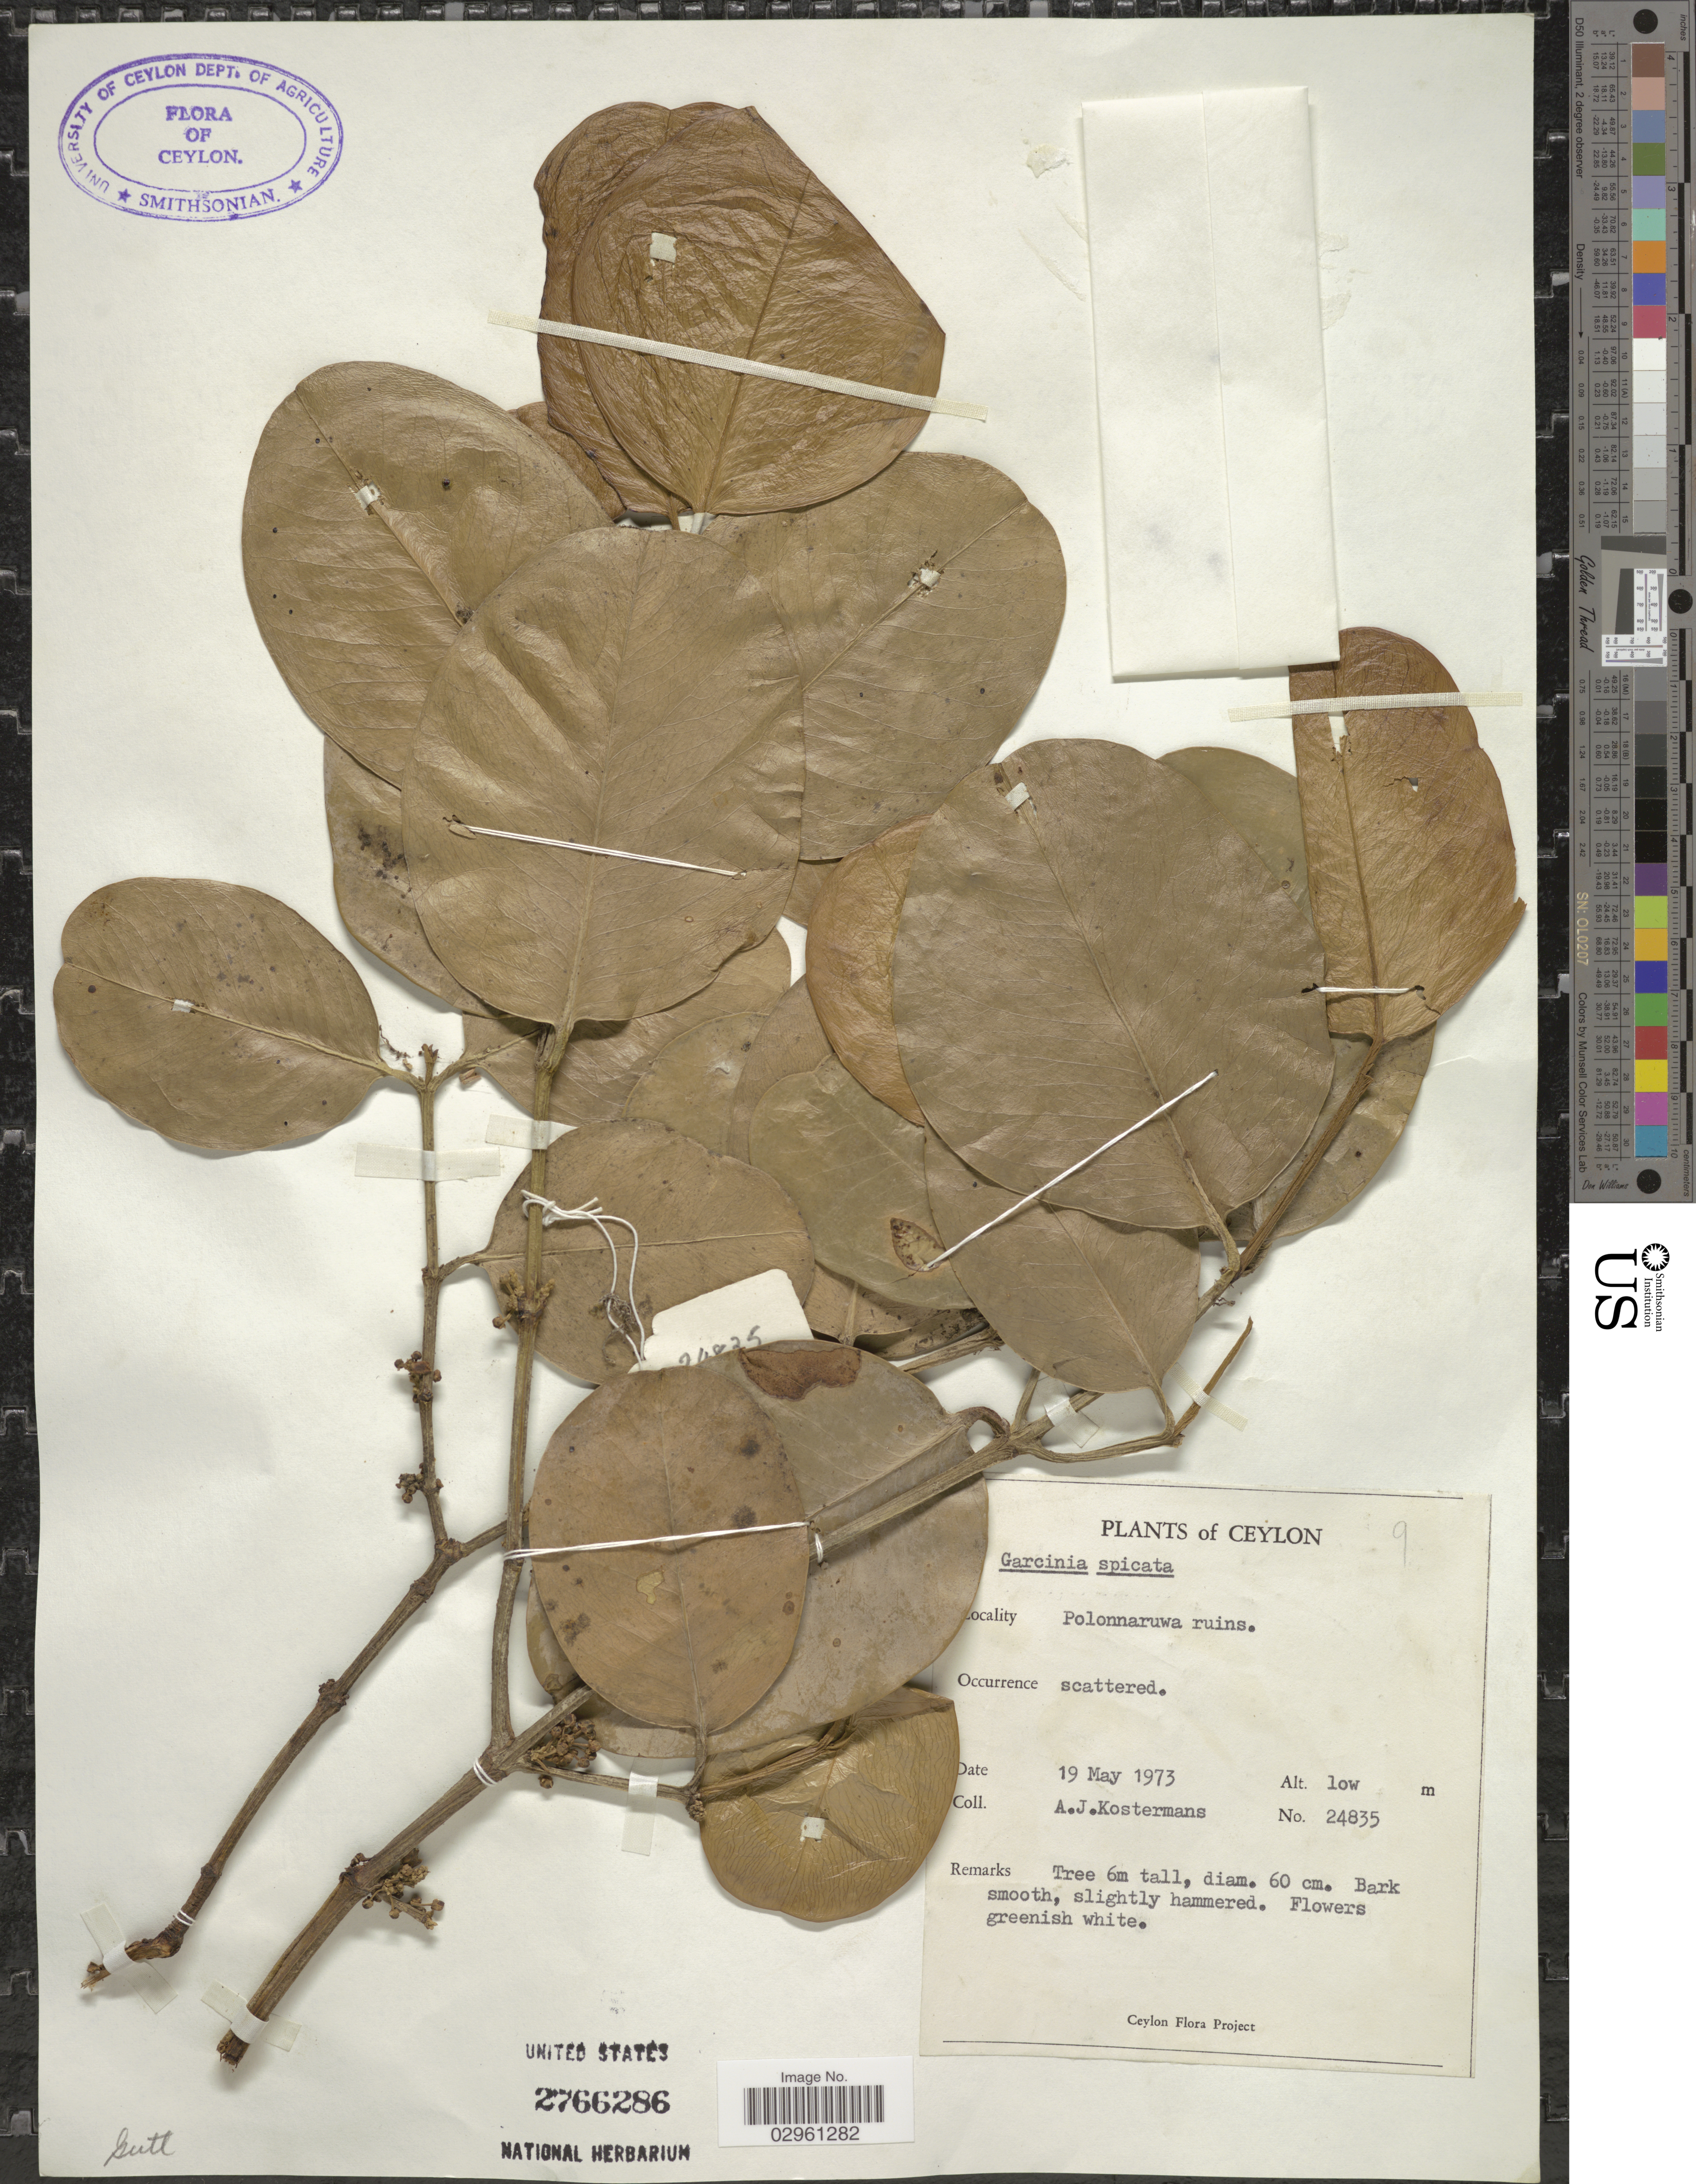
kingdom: Plantae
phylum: Tracheophyta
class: Magnoliopsida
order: Malpighiales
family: Clusiaceae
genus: Garcinia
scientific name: Garcinia spicata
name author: Hook. f.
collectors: A. J. G. Kostermans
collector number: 24835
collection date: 1973-05-19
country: Sri Lanka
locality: Ceylon. Polonnaruwa ruins.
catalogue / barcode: US 2766286